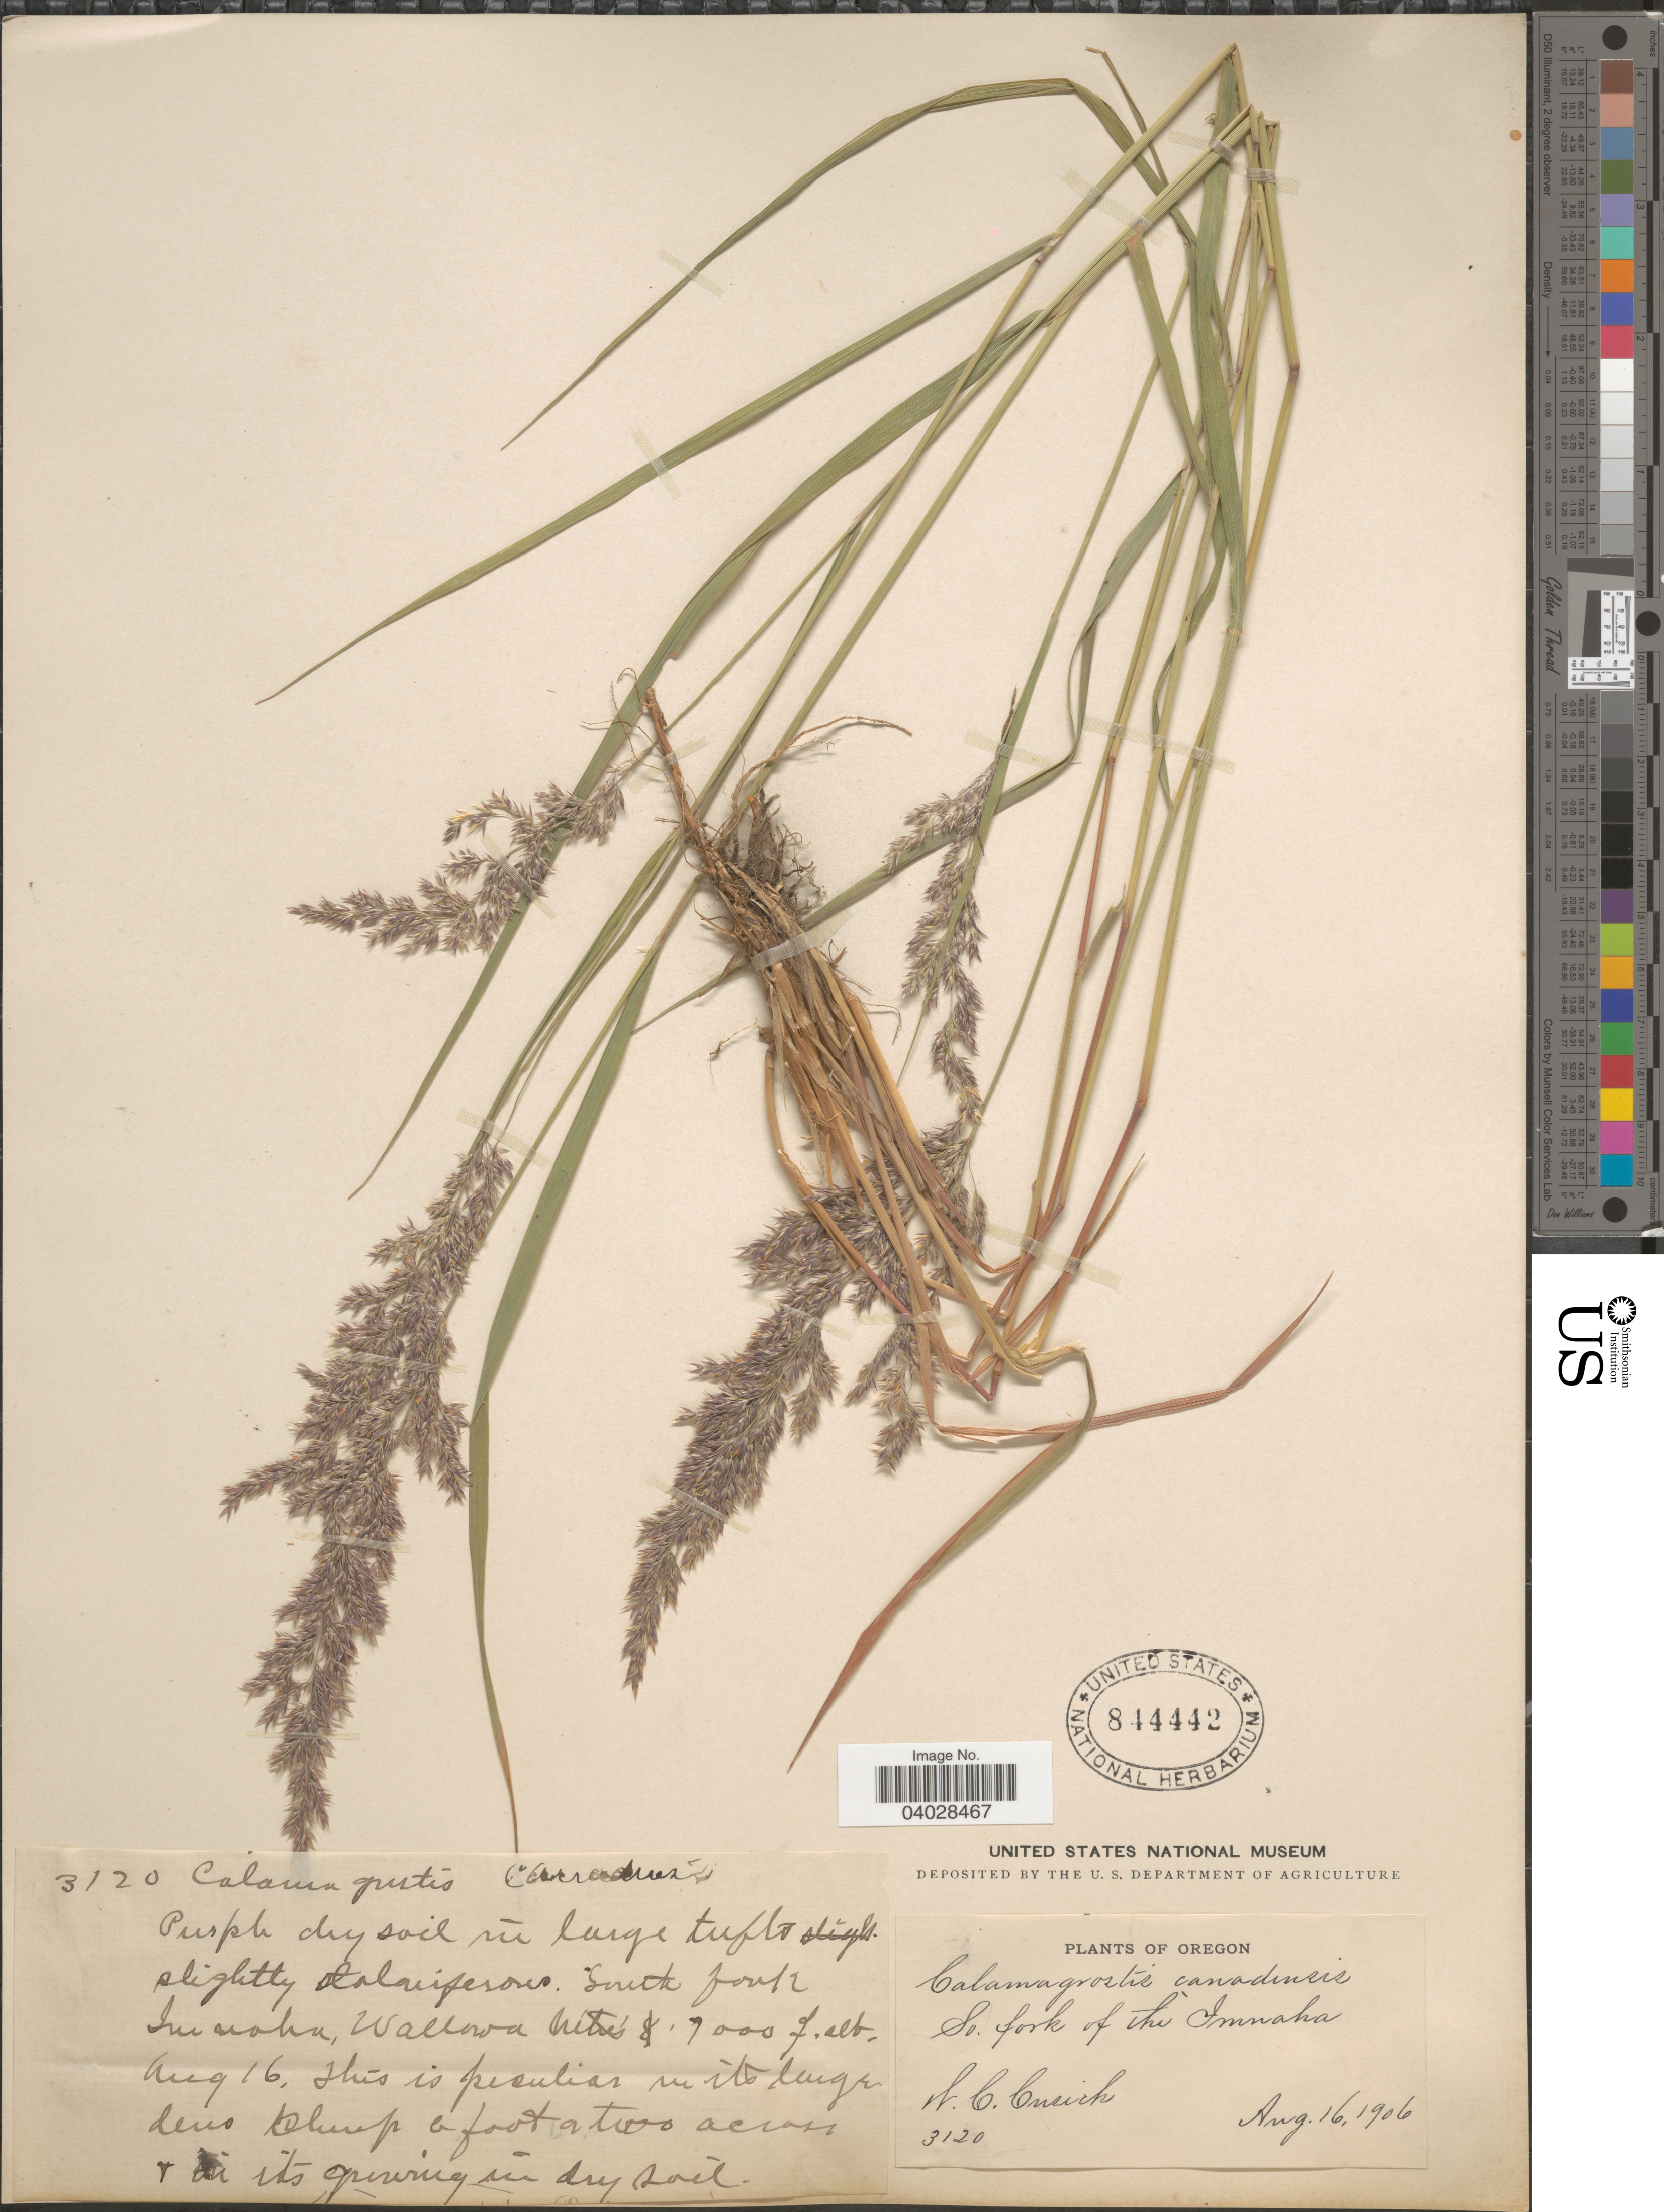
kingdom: Plantae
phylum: Tracheophyta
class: Liliopsida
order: Poales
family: Poaceae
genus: Calamagrostis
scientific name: Calamagrostis canadensis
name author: (Michx.) P. Beauv.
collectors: W. C. Cusick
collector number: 3120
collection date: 1906-08-16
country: United States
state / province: Oregon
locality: So. fork of the Imnaha.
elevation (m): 2743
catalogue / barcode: US 844442